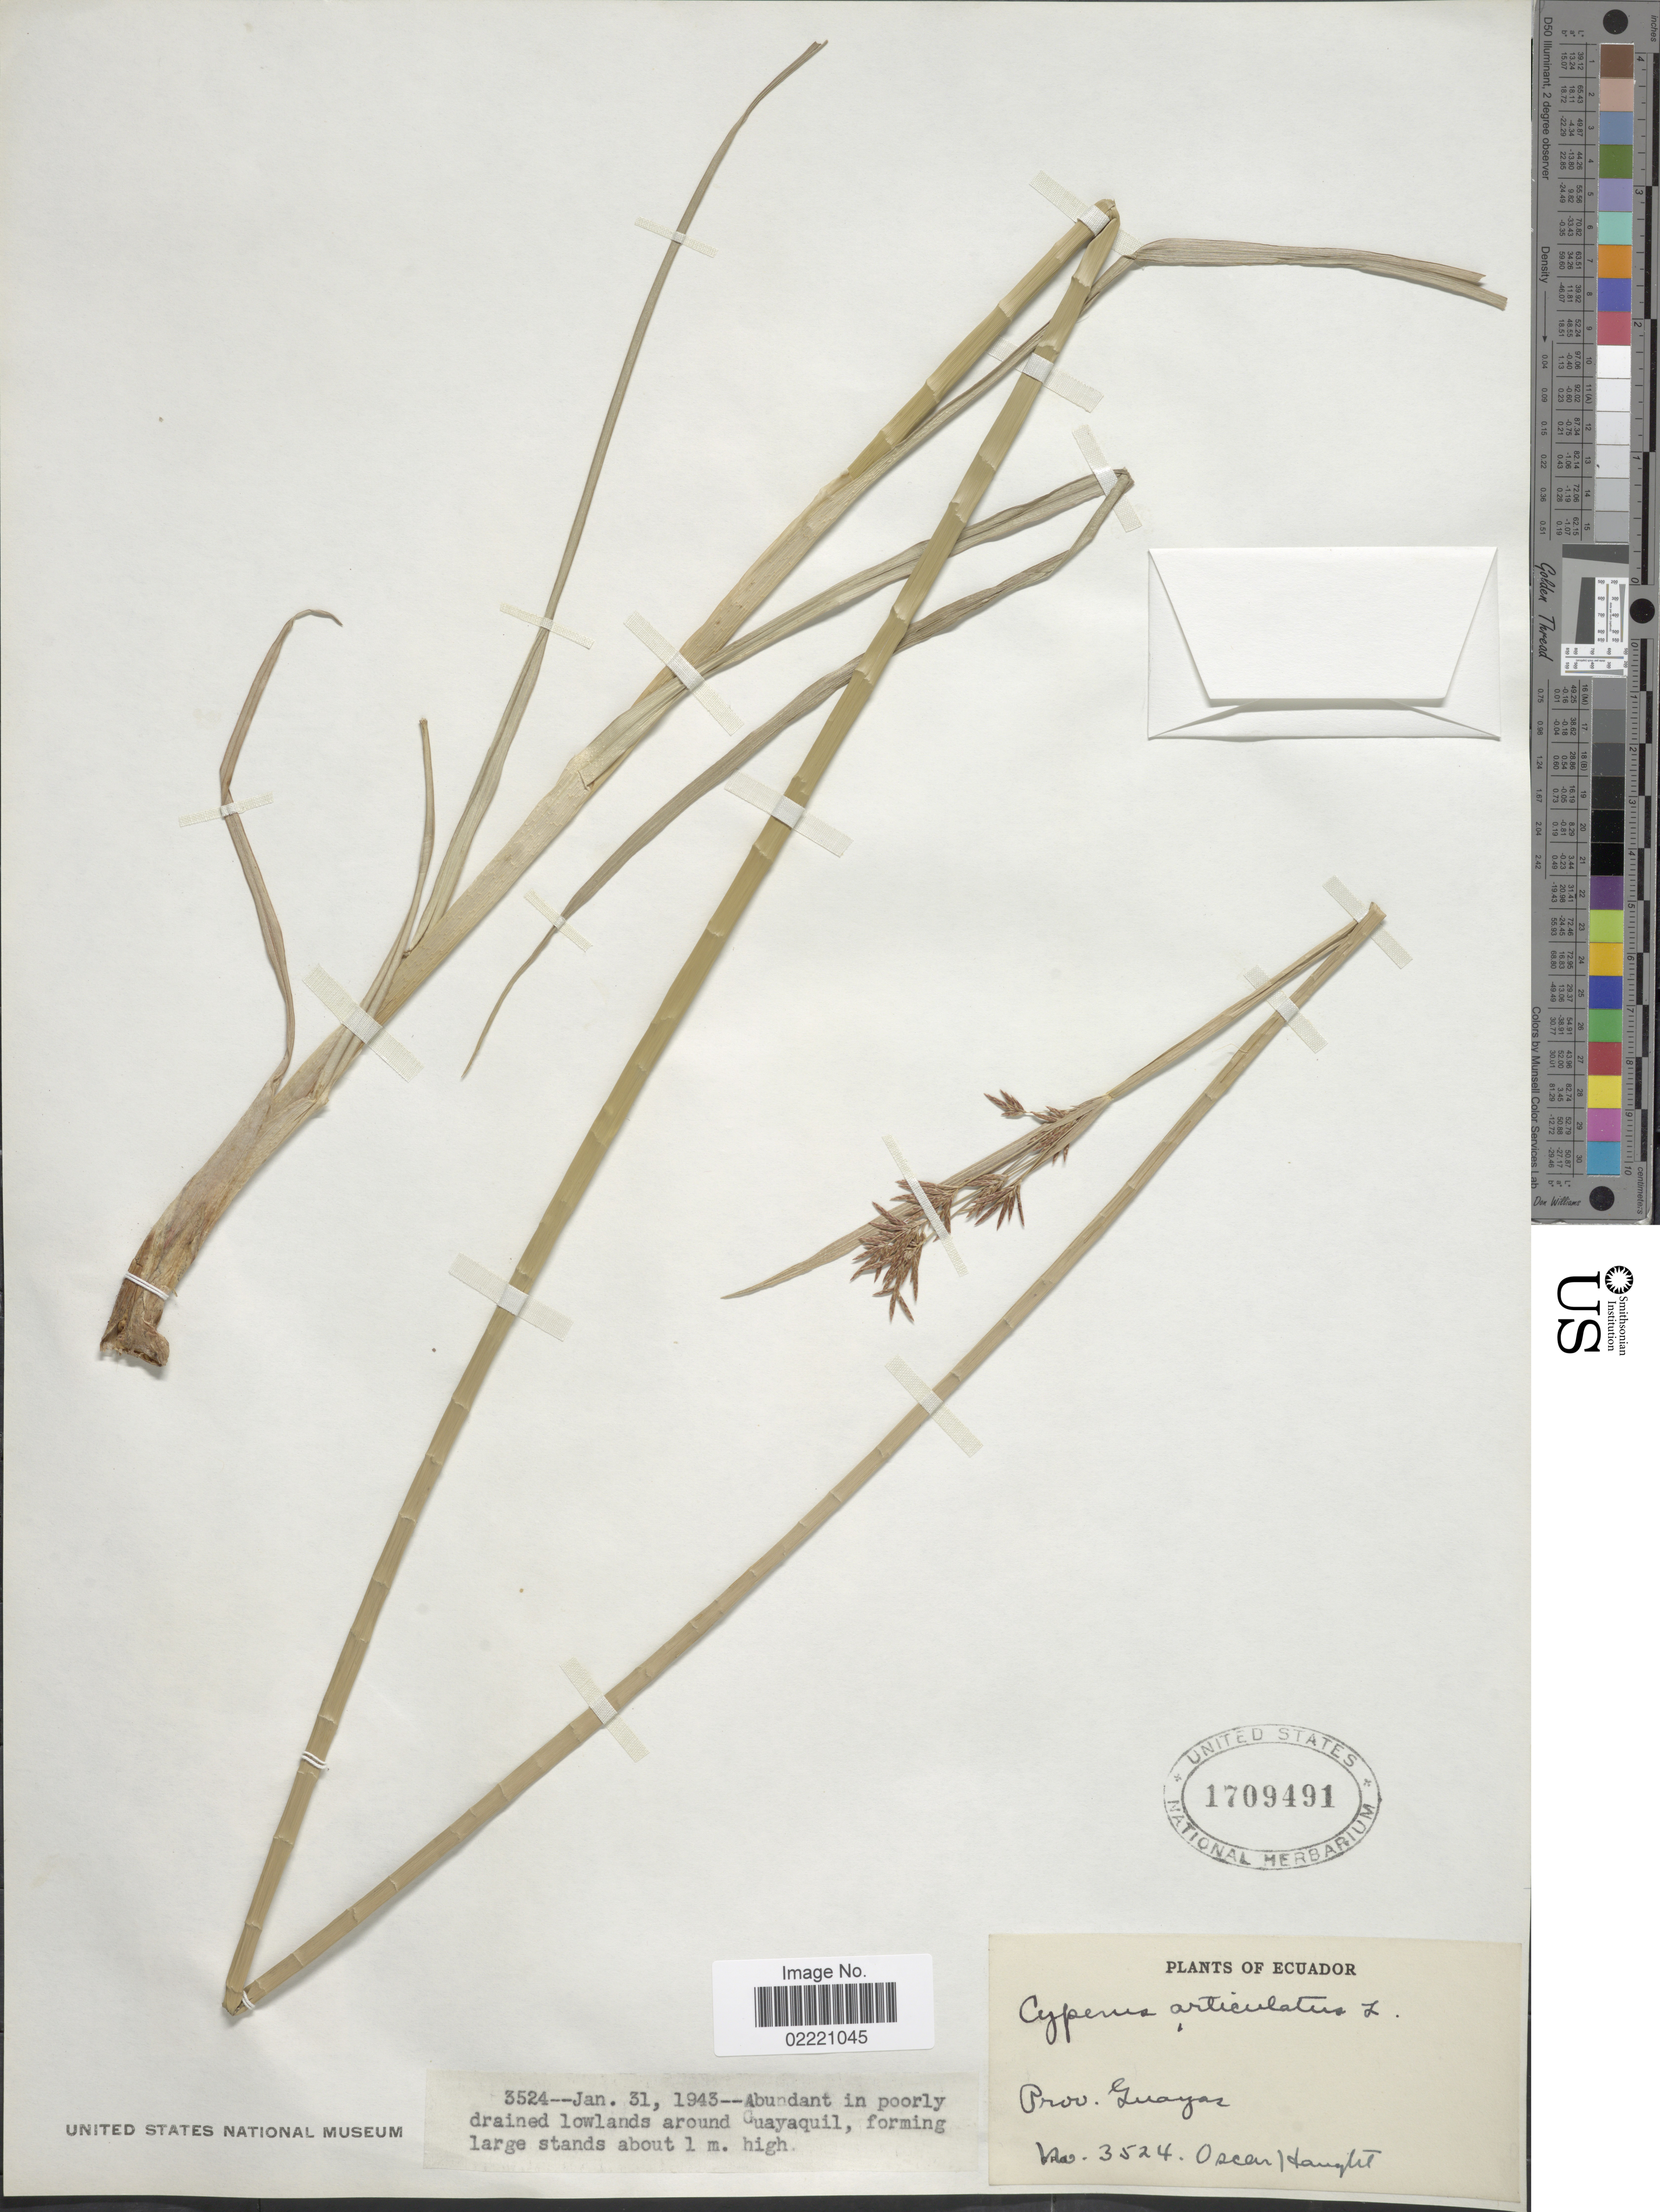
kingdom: Plantae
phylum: Tracheophyta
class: Liliopsida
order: Poales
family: Cyperaceae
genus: Cyperus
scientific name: Cyperus articulatus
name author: L.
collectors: O. Haught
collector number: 3524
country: Ecuador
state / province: Guayas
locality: In poorly drained lowlands around Guayaquil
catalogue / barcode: US 1709491